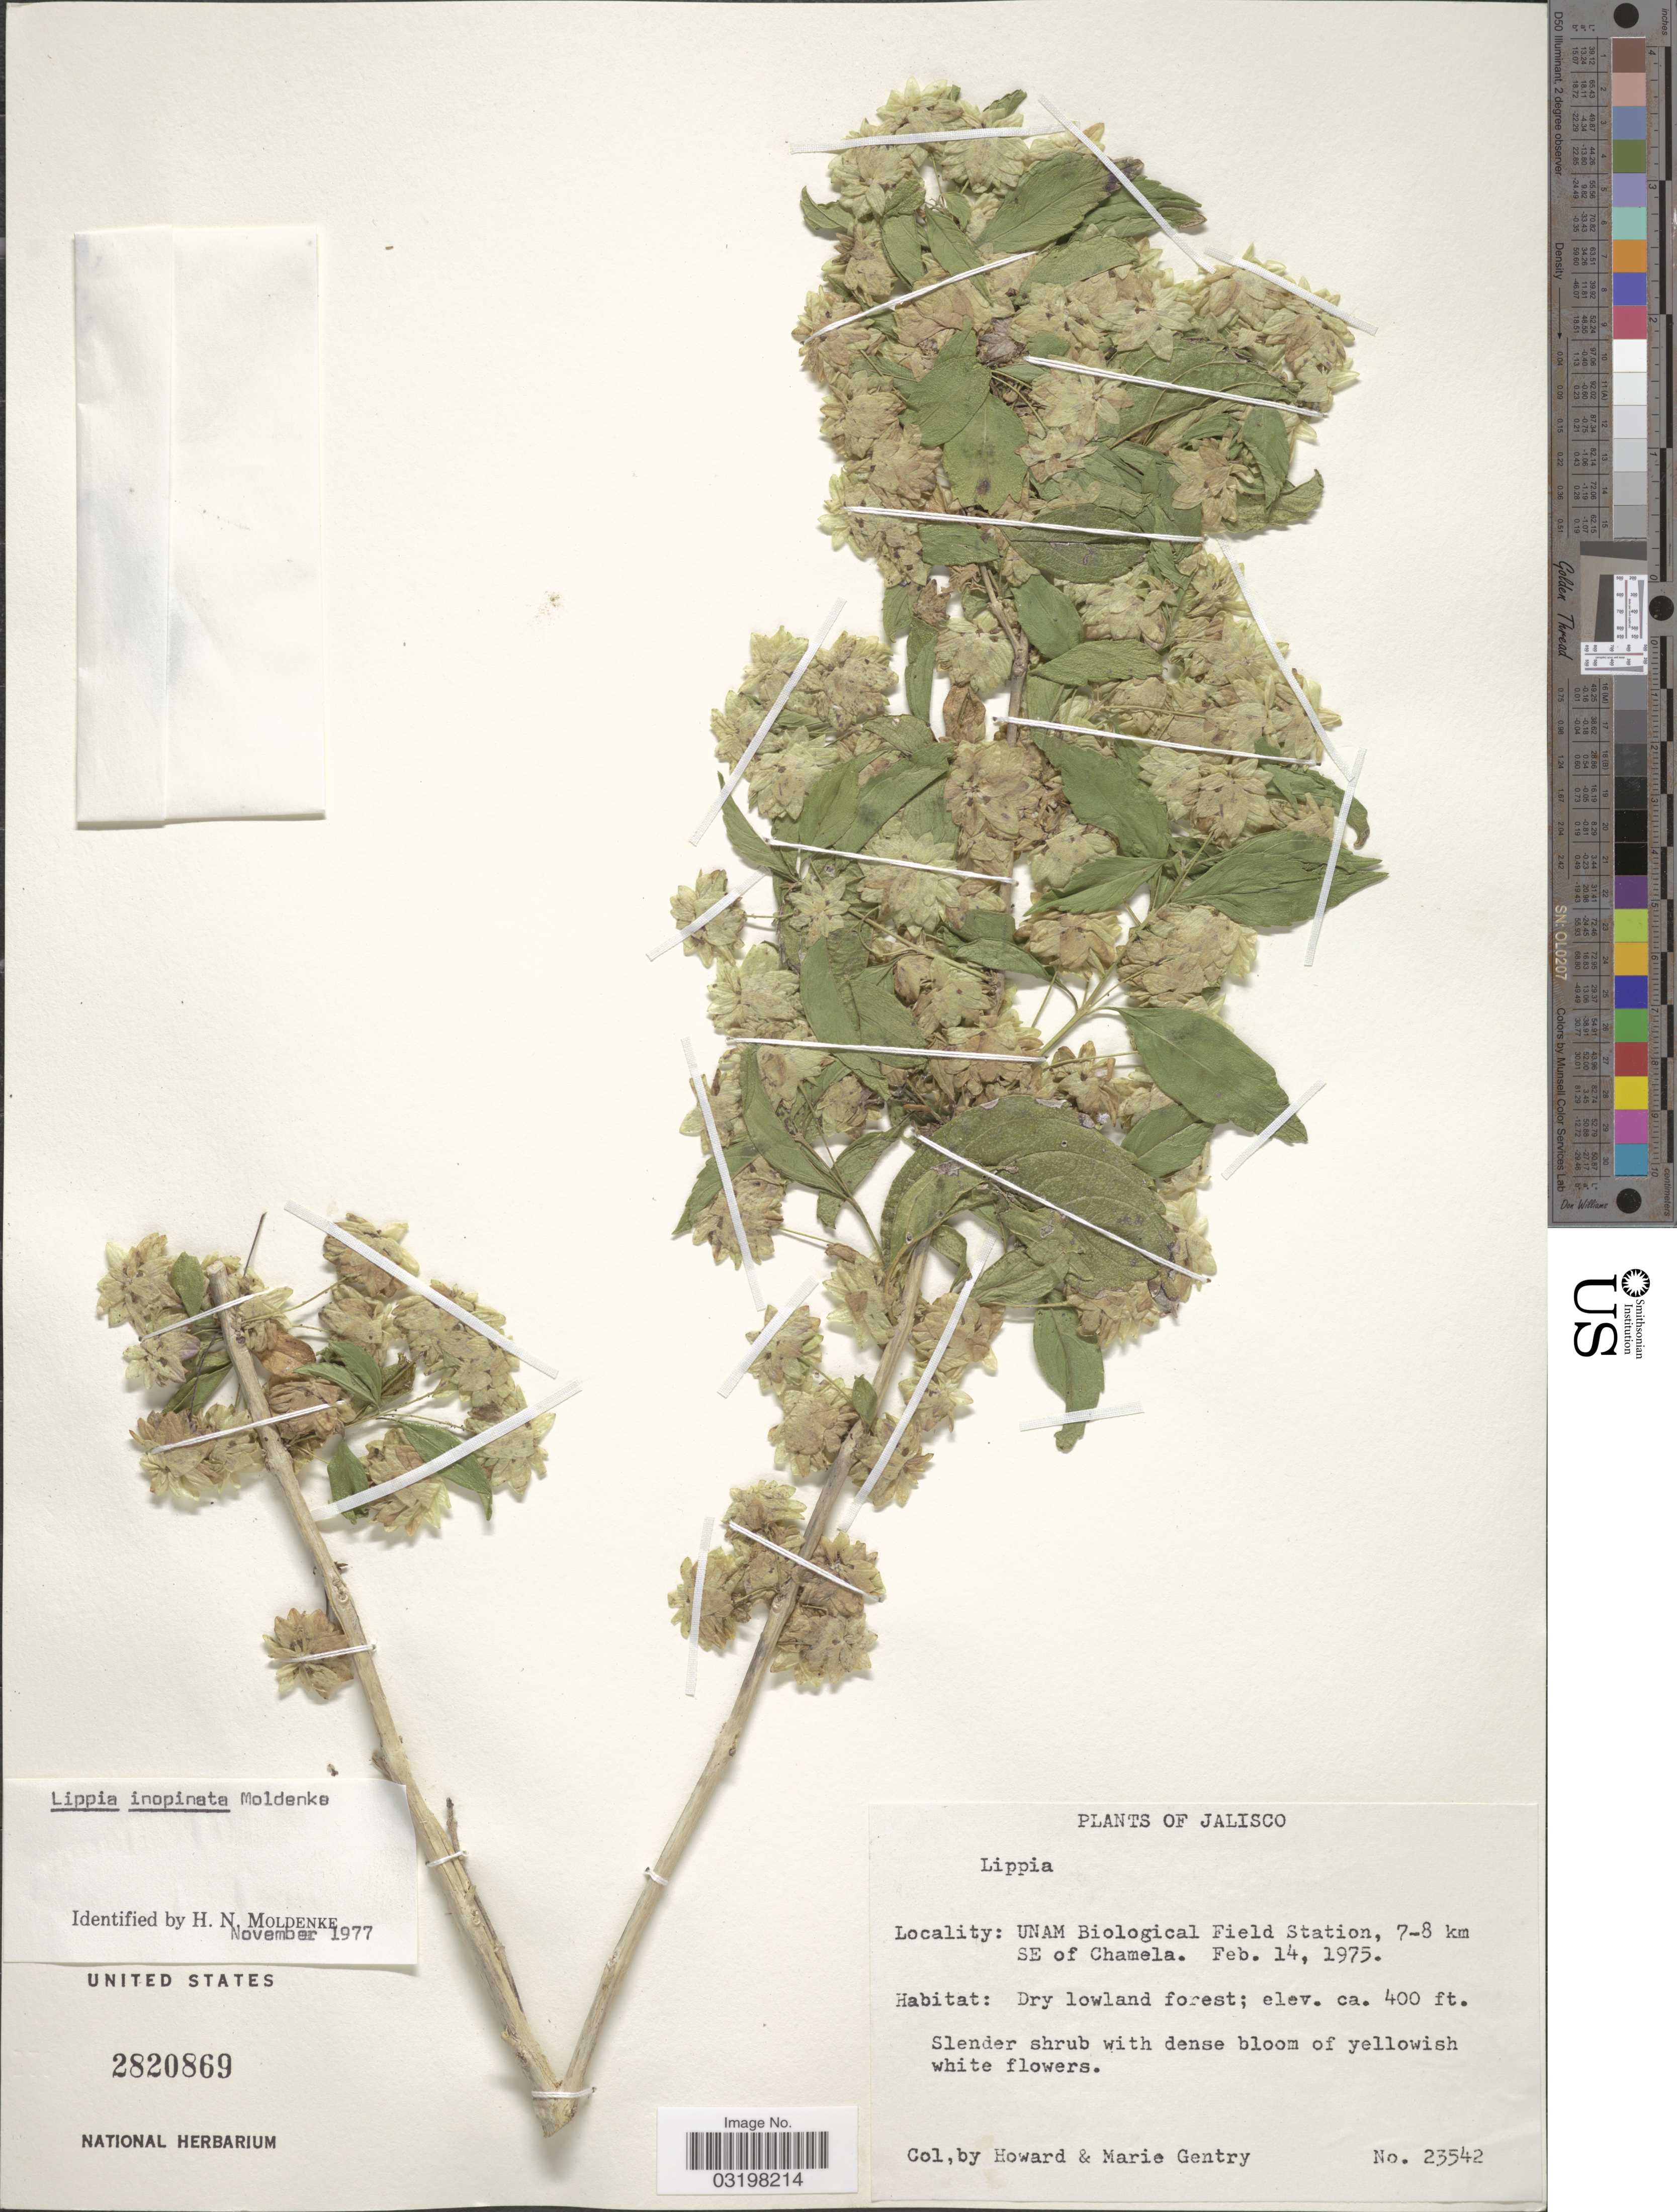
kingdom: Plantae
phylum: Tracheophyta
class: Magnoliopsida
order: Lamiales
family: Verbenaceae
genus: Lippia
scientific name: Lippia inopinata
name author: Moldenke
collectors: H. S. Gentry & M. Gentry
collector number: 23542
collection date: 1975-02-14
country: Mexico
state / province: Jalisco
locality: UNAM Biological Field Station, 7-8 km SE of Chamela.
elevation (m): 122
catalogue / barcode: US 2820869